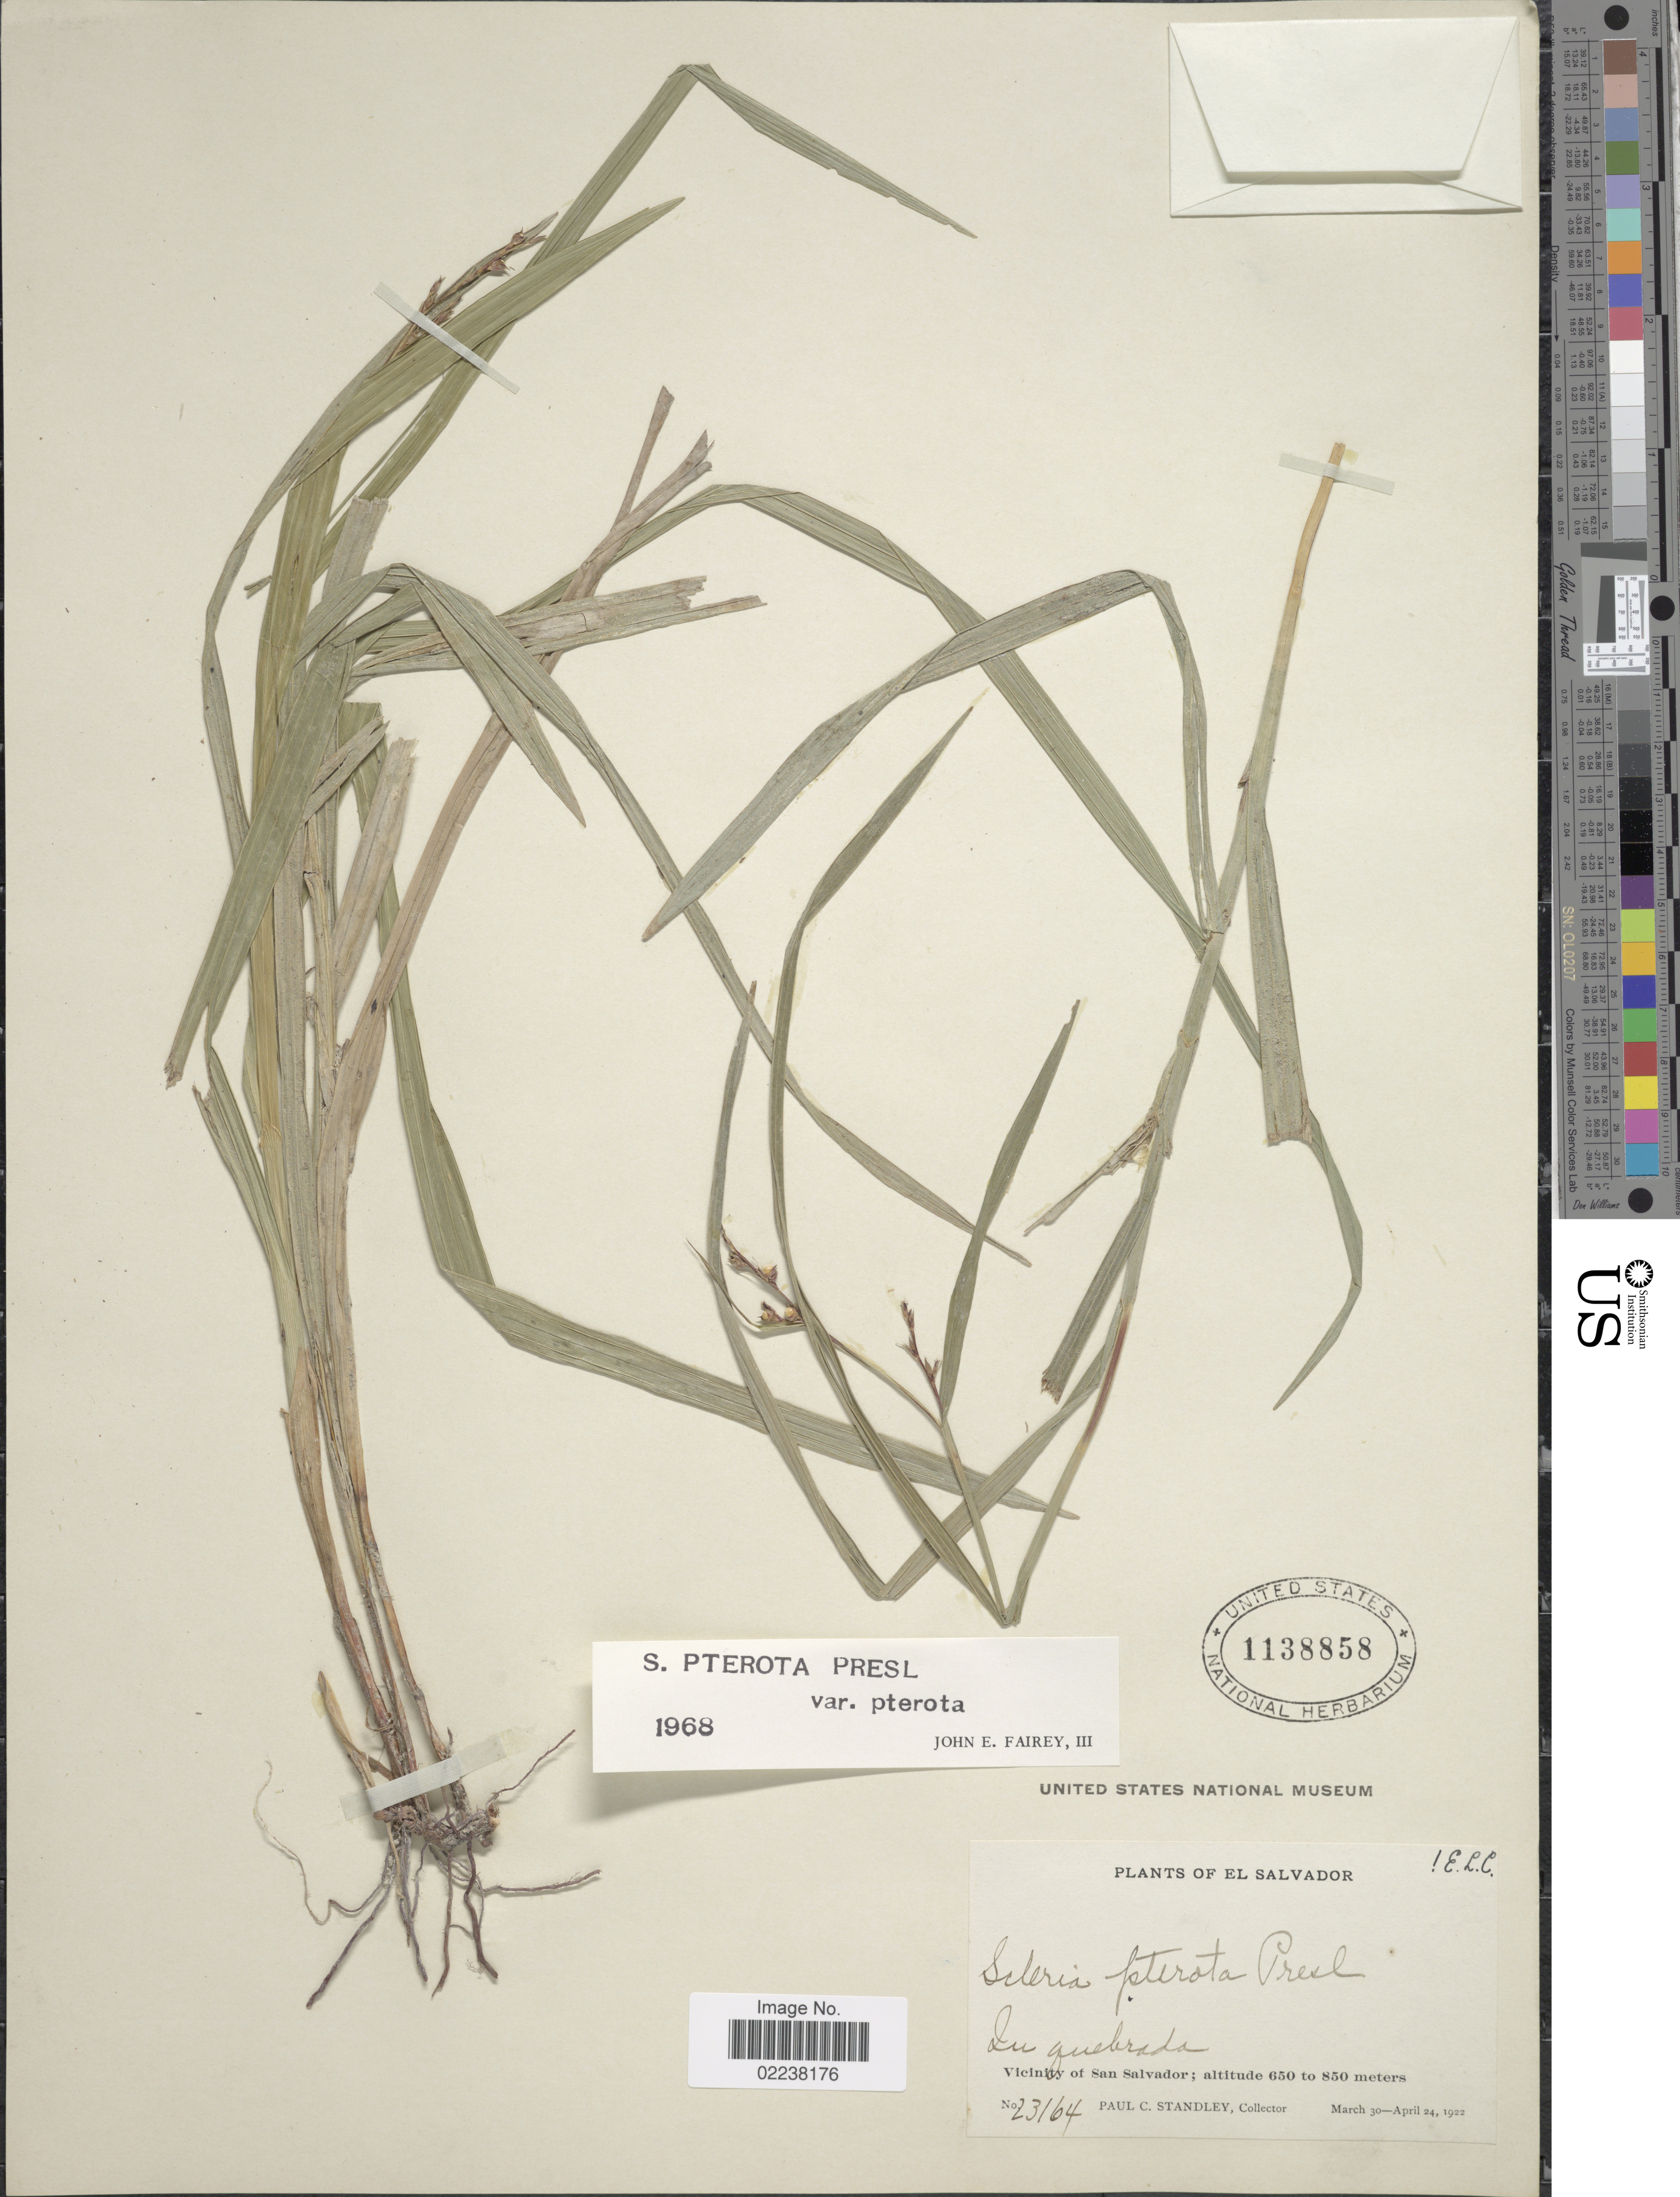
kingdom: Plantae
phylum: Tracheophyta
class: Liliopsida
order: Poales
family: Cyperaceae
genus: Scleria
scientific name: Scleria gaertneri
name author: Raddi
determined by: Strong, Mark T., (BOT), Smithsonian Institution - National Museum of Natural History (UNITED STATES)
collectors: P. C. Standley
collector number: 23164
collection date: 1922-03-30/1922-04-24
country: El Salvador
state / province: San Salvador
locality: Vicinity of San Salvador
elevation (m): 650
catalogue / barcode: US 1138858